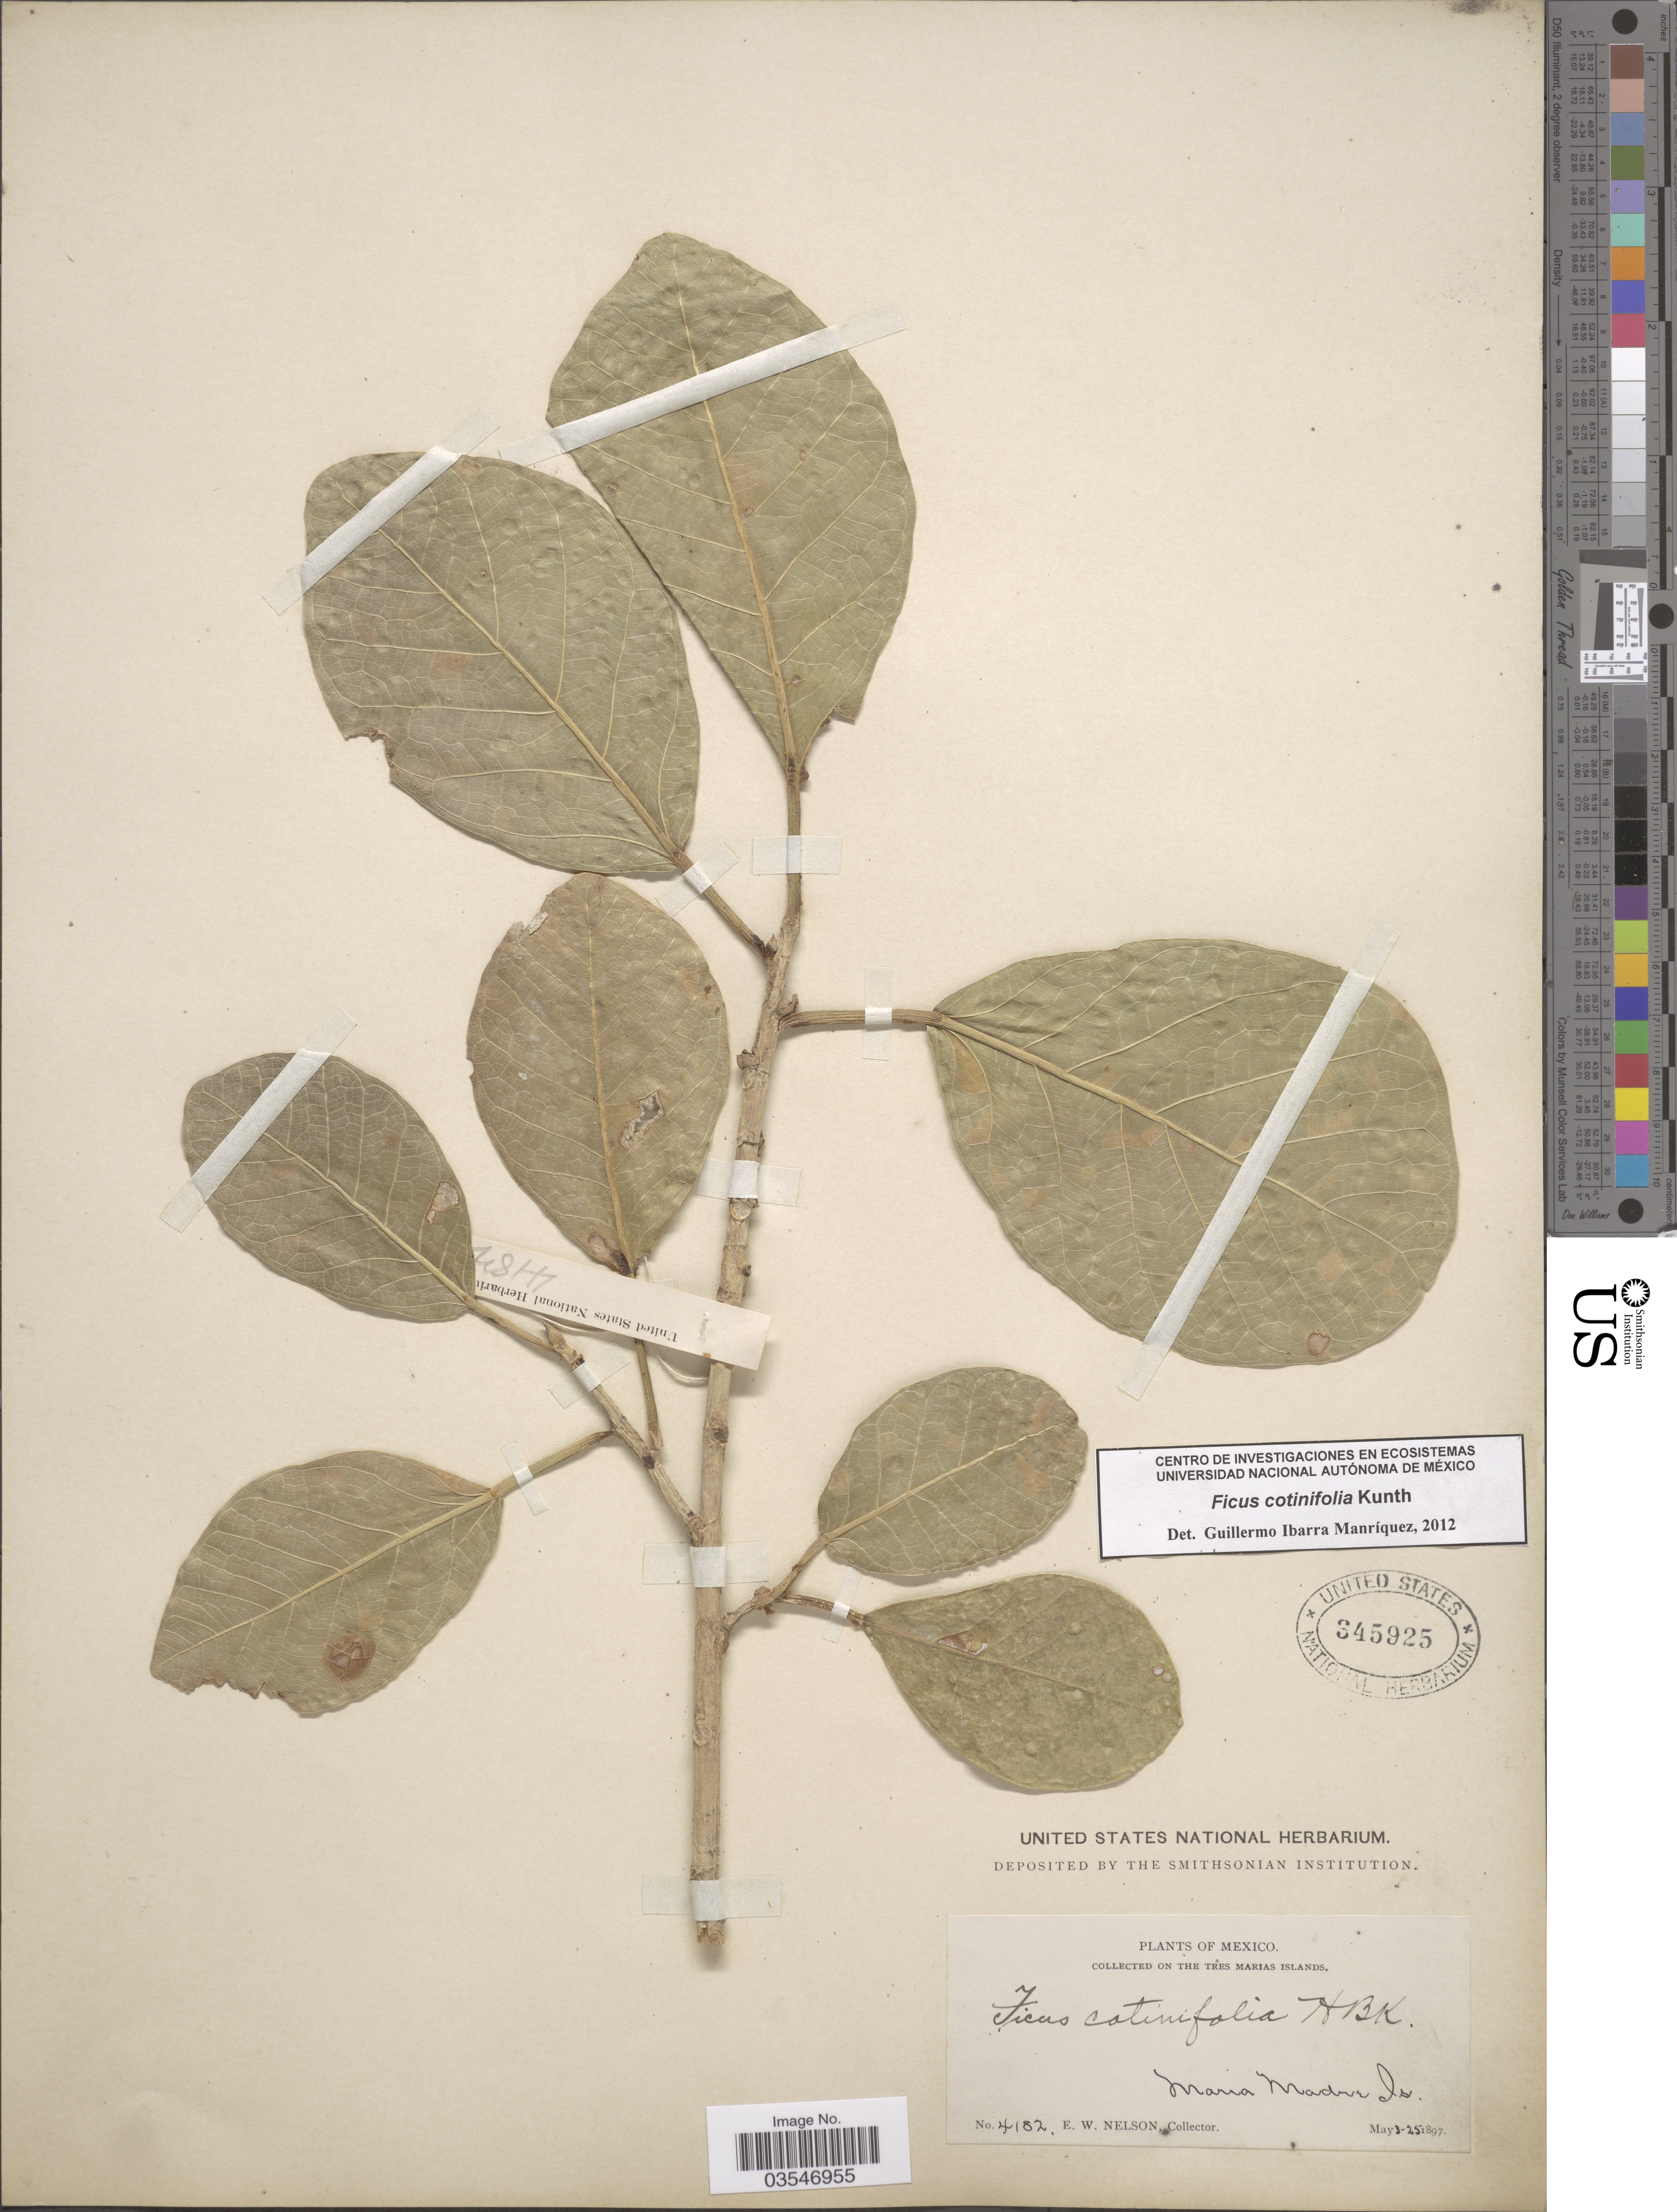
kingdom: Plantae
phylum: Tracheophyta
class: Magnoliopsida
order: Rosales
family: Moraceae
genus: Ficus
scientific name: Ficus cotinifolia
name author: Kunth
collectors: E. W. Nelson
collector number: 4182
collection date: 1897-05-03/1897-05-25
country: Mexico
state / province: Nayarit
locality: Tres Marias Islands. Maria Madre Is.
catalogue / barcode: US 345925